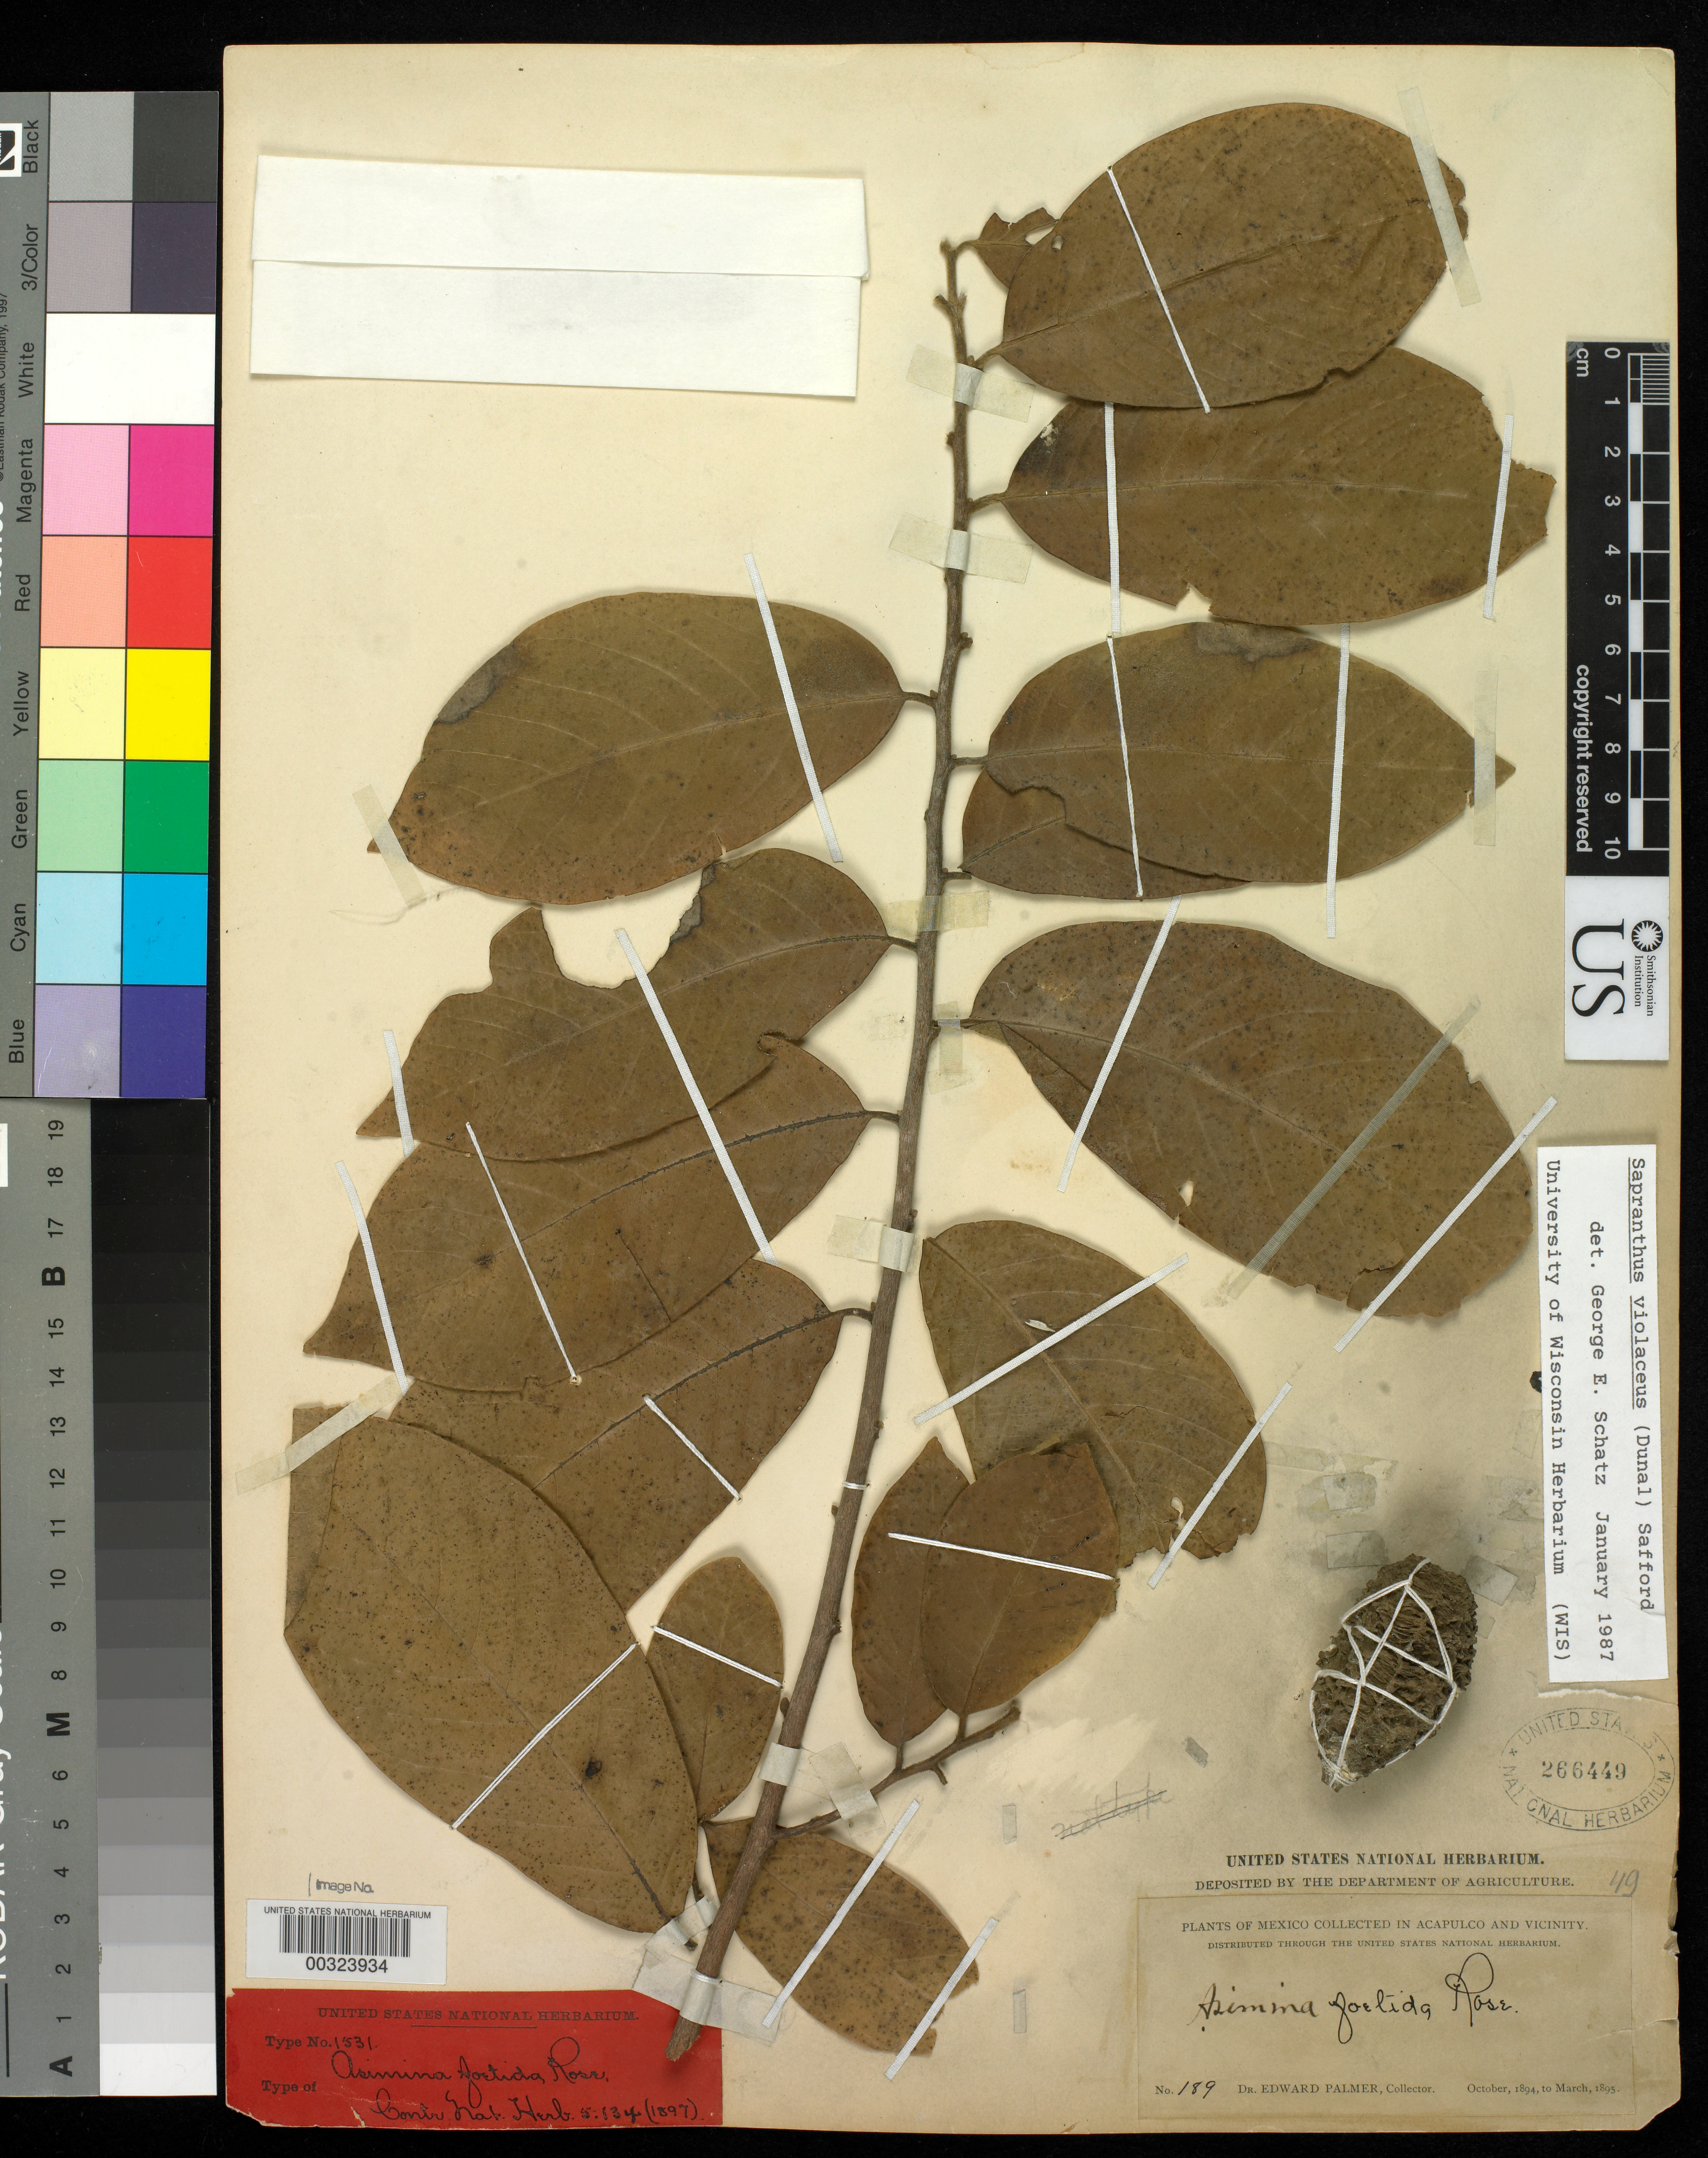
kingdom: Plantae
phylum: Tracheophyta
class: Magnoliopsida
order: Magnoliales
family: Annonaceae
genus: Asimina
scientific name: Asimina foetida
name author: Rose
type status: Syntype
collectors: E. Palmer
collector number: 189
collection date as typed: Oct 1894 to -- Mar 1895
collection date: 1894-10/1895-03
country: Mexico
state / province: Guerrero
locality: Acapulco and vicinity.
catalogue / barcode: US 266449